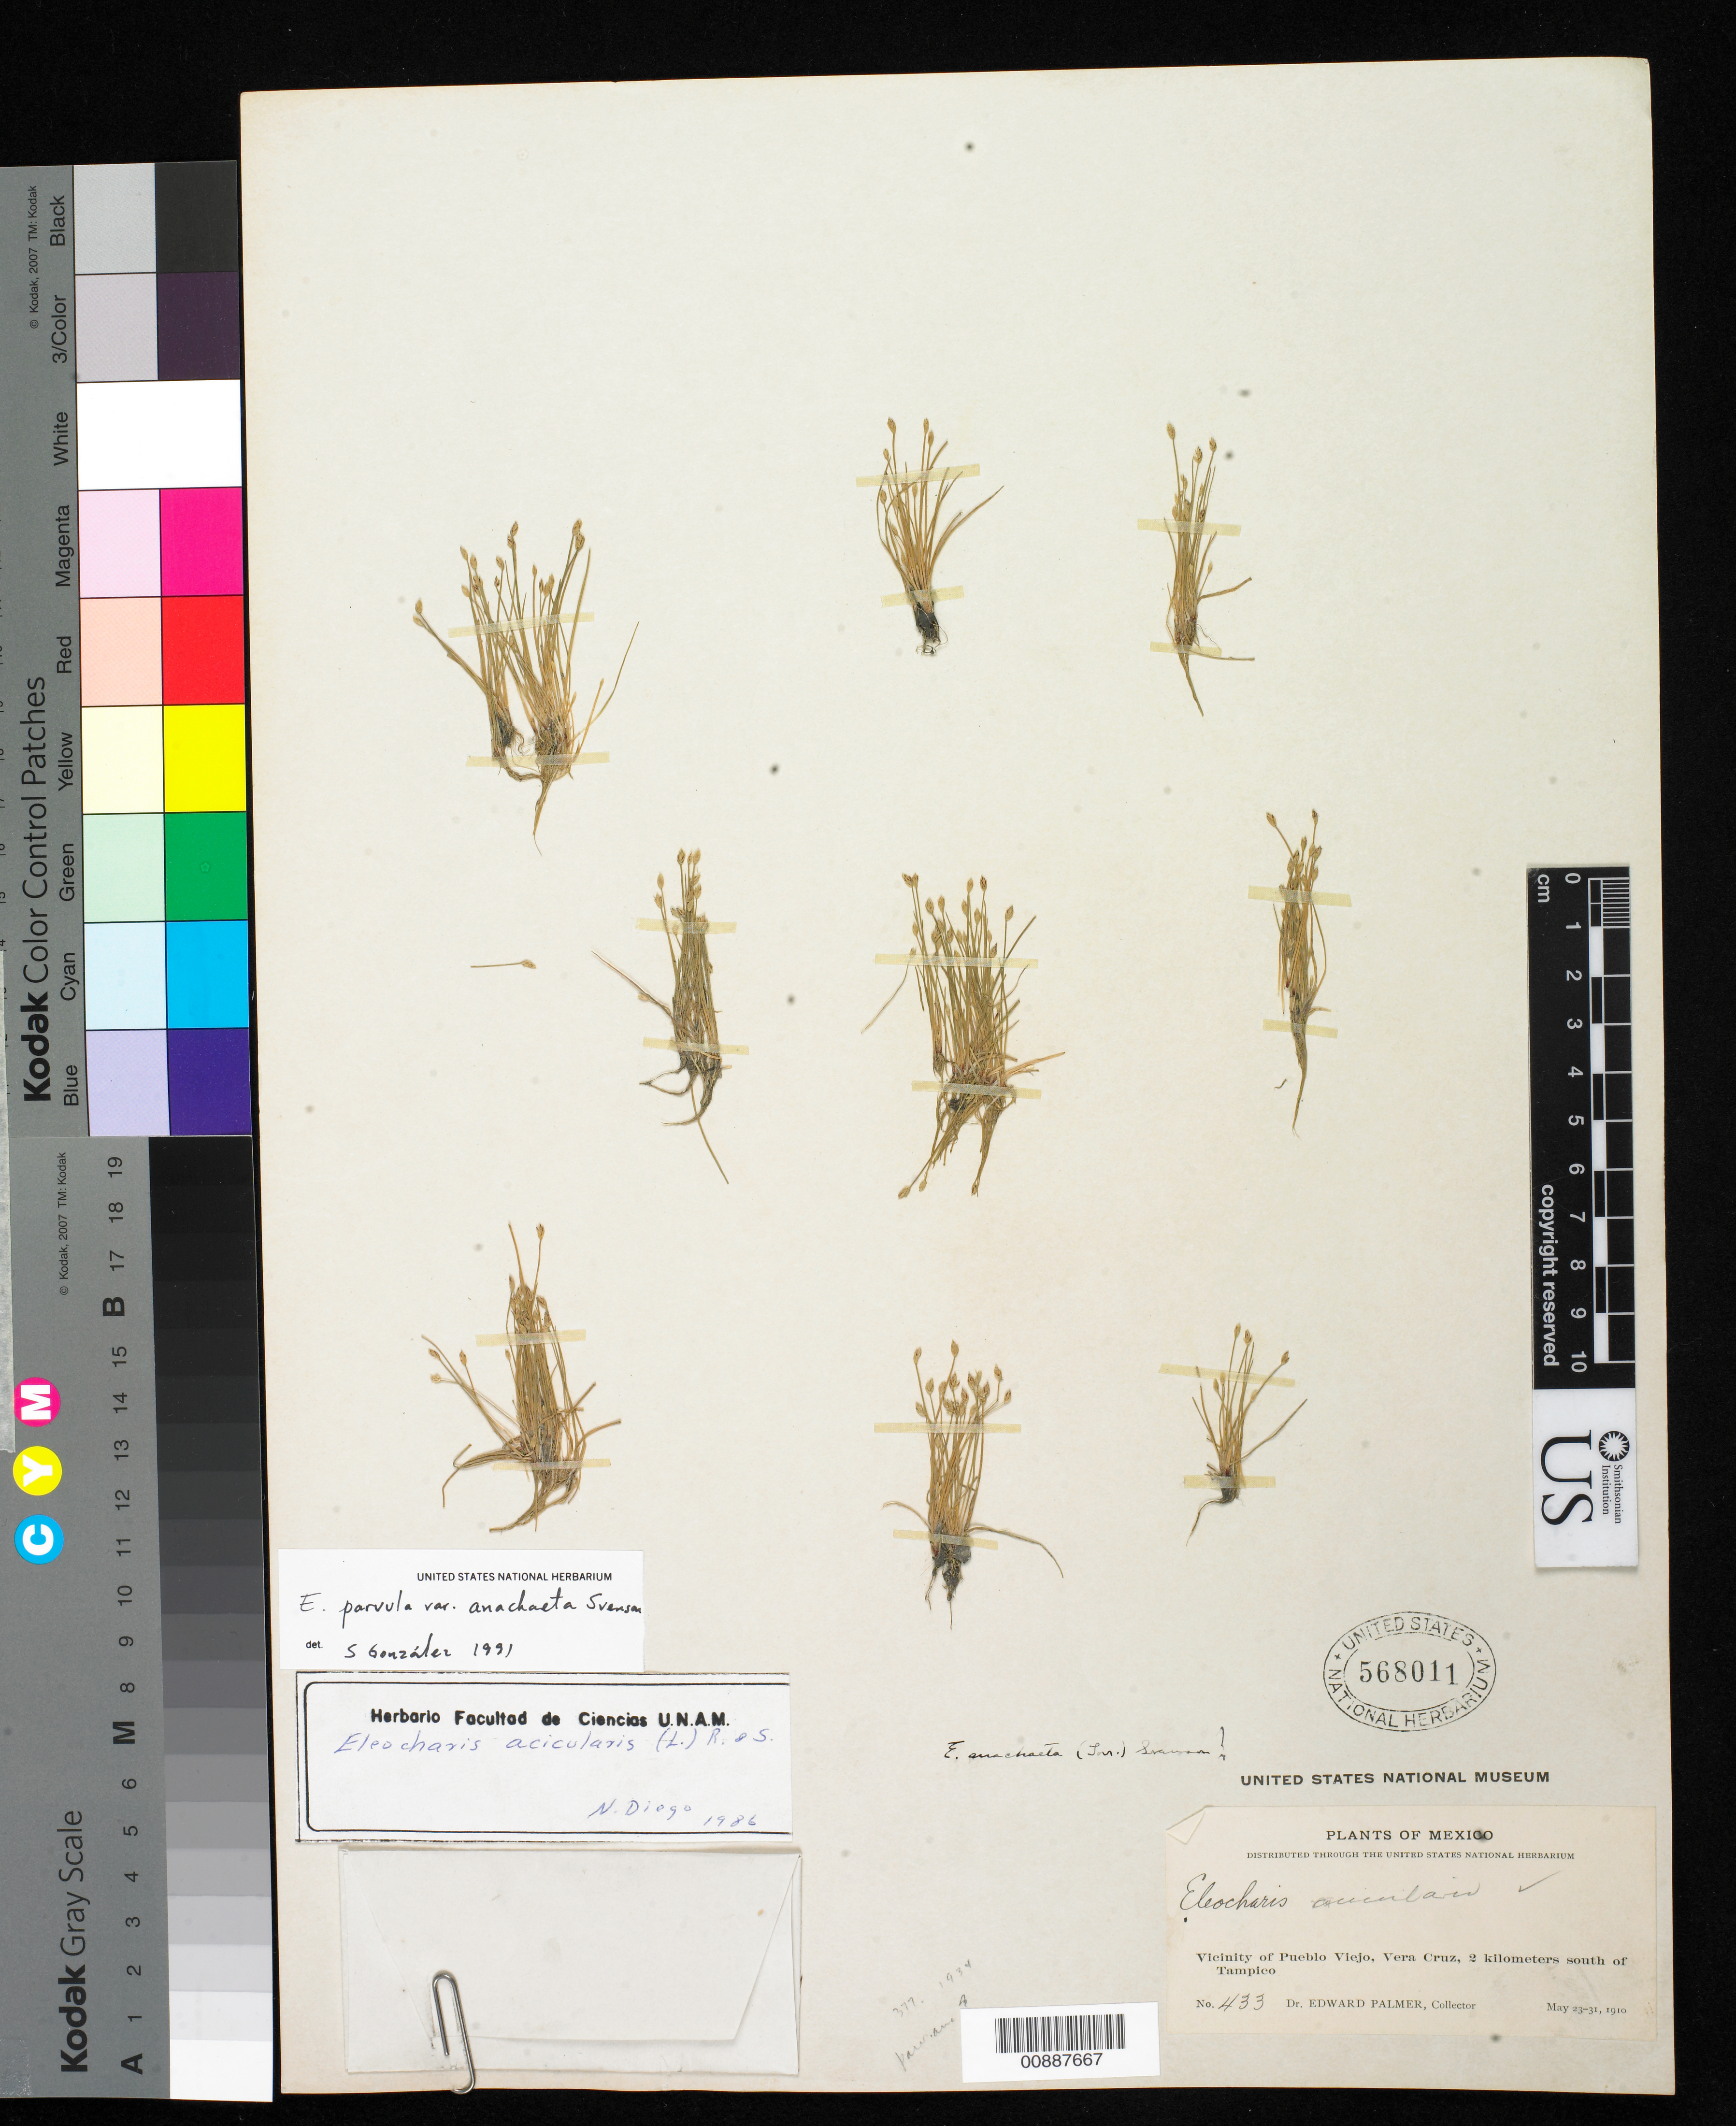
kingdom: Plantae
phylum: Tracheophyta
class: Liliopsida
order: Poales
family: Cyperaceae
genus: Eleocharis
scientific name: Eleocharis parvula var. anachaeta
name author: (Torr.) Svenson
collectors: E. Palmer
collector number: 433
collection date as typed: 23 May 1910 to 31 May 1910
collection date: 1910-05-23/1910-05-31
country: Mexico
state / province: Veracruz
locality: Vicinity of Pueblo Viejo, Veracruz, 2 kilometers south of Tampico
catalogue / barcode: US 568011